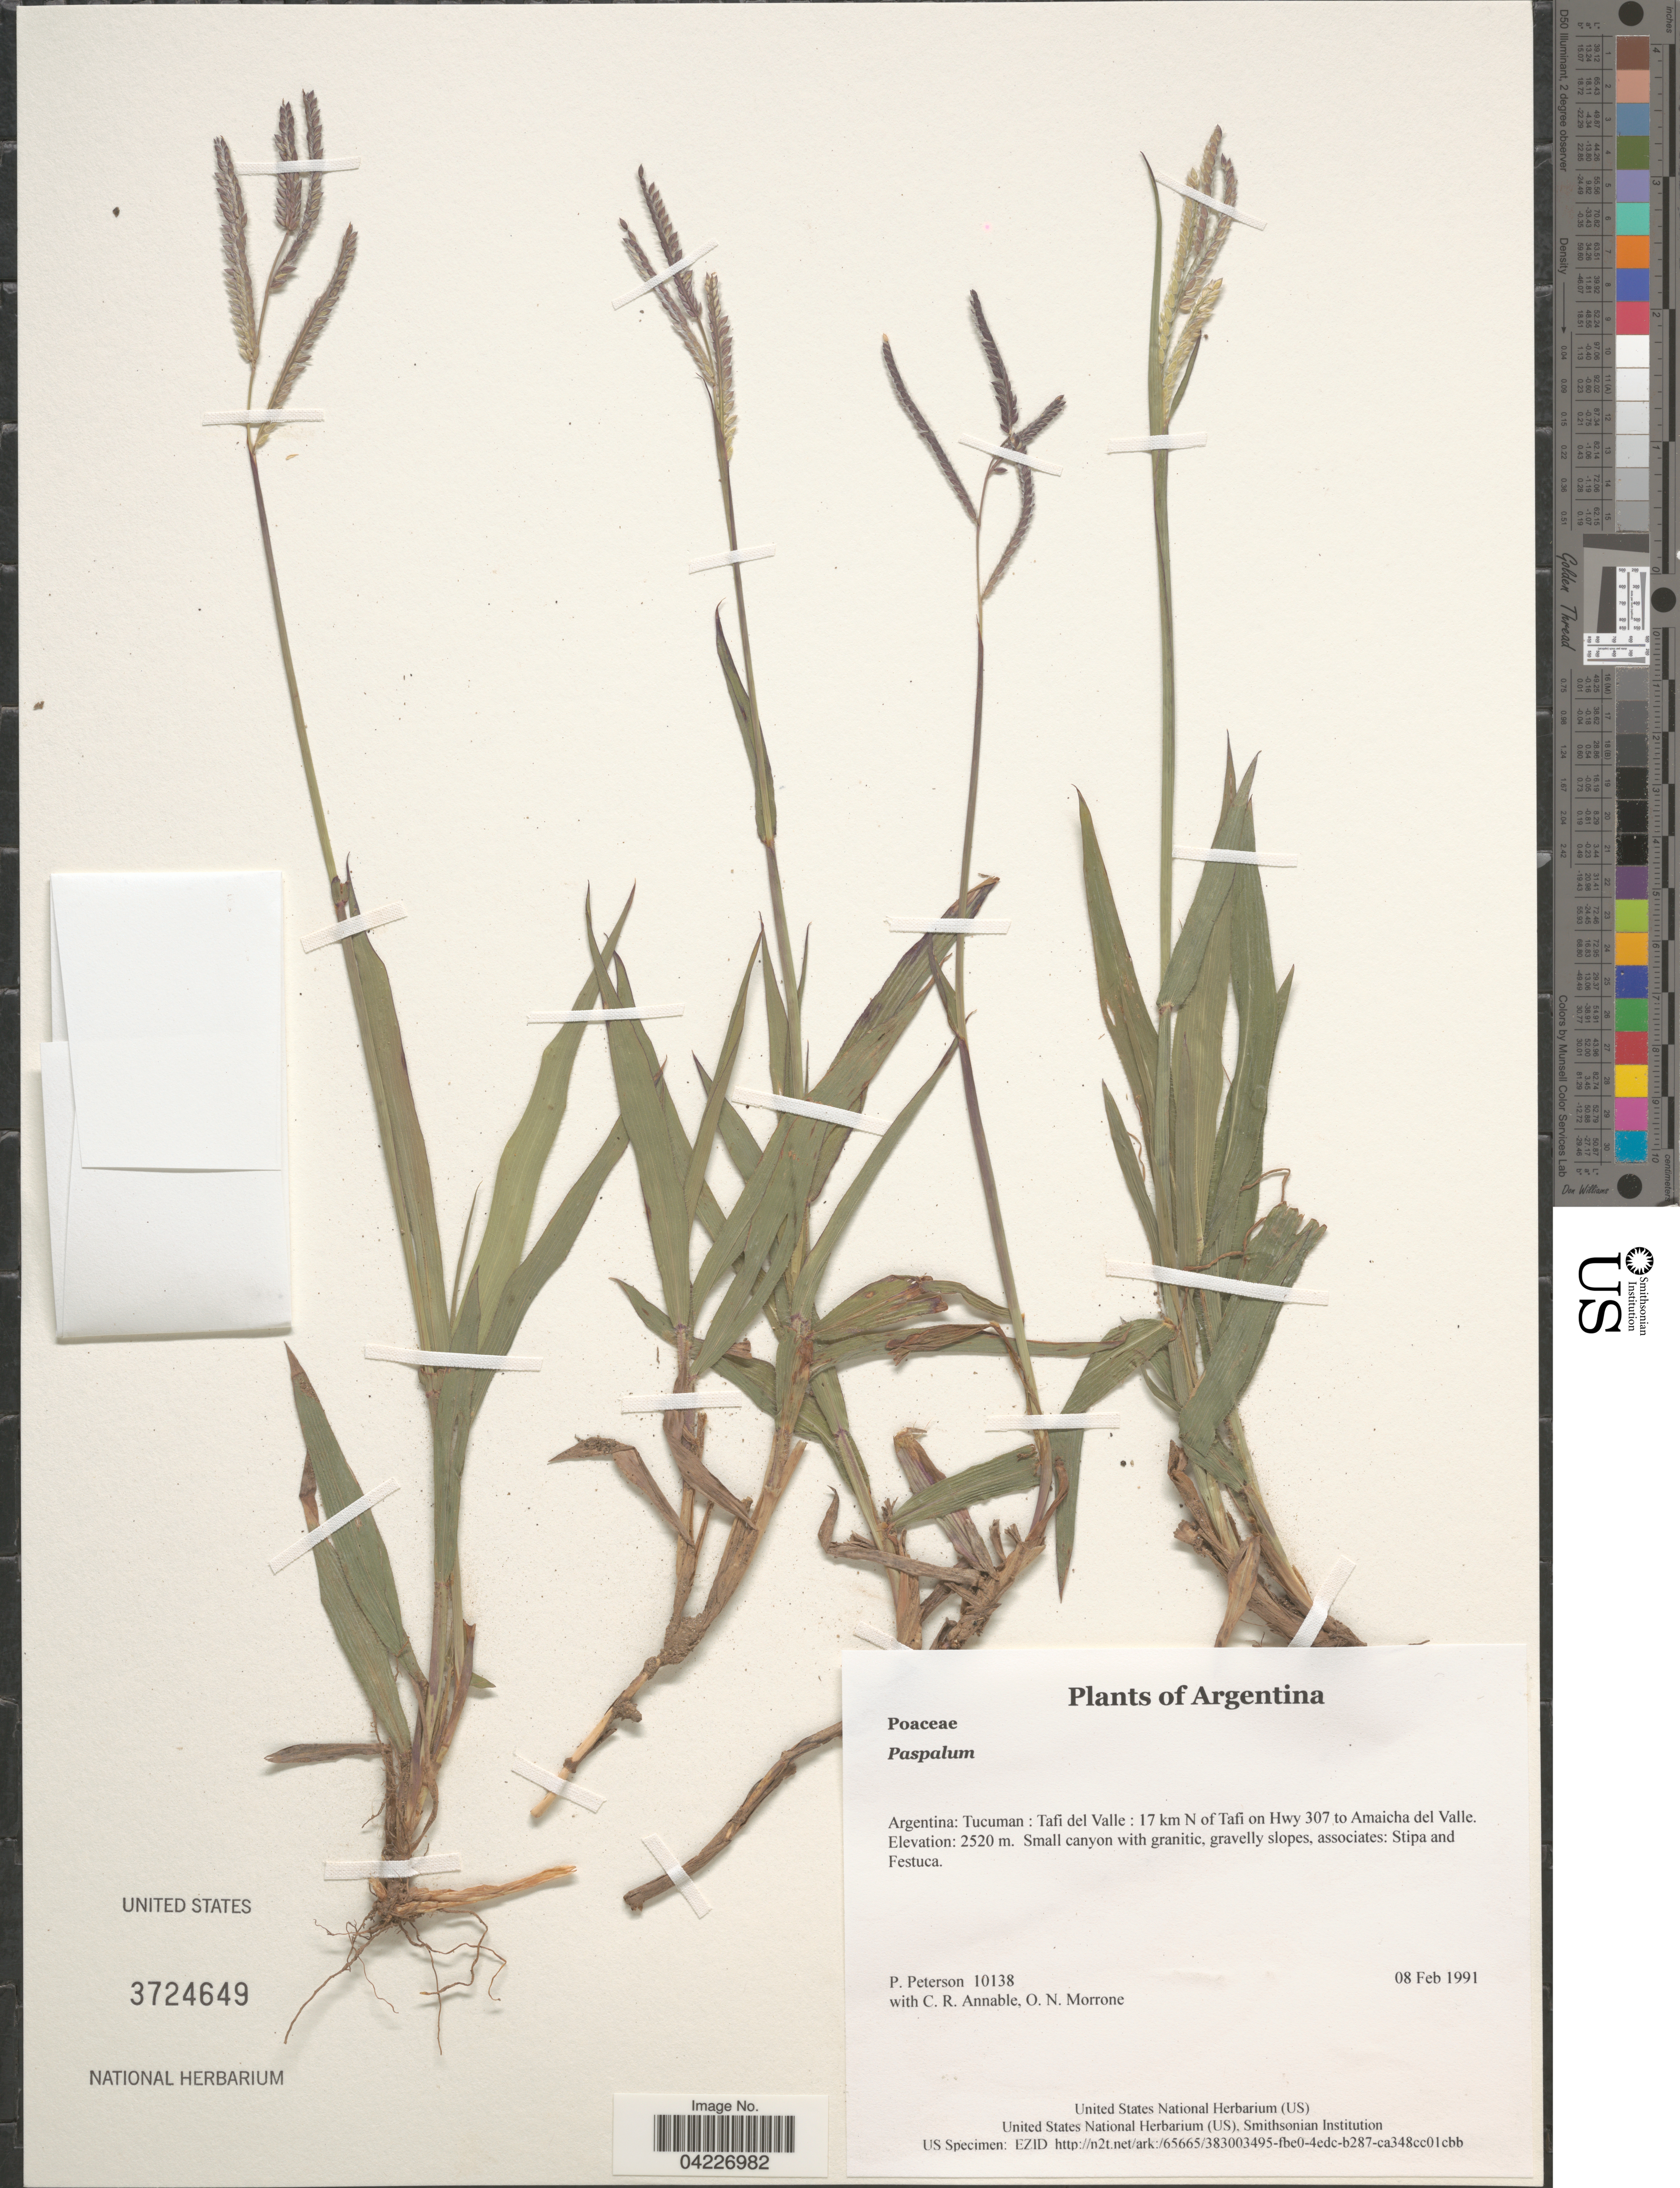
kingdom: Plantae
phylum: Tracheophyta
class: Liliopsida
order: Poales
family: Poaceae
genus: Paspalum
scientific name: Paspalum sp.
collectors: P. Peterson, C. R. Annable & O. N. Morrone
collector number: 10138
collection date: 1991-02-08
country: Argentina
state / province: Tucuman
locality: Tafi del Valle: 17 km N of Tafi on Hwy 307 to Amaicha del Valle.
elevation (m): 2520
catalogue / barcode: US 3724649